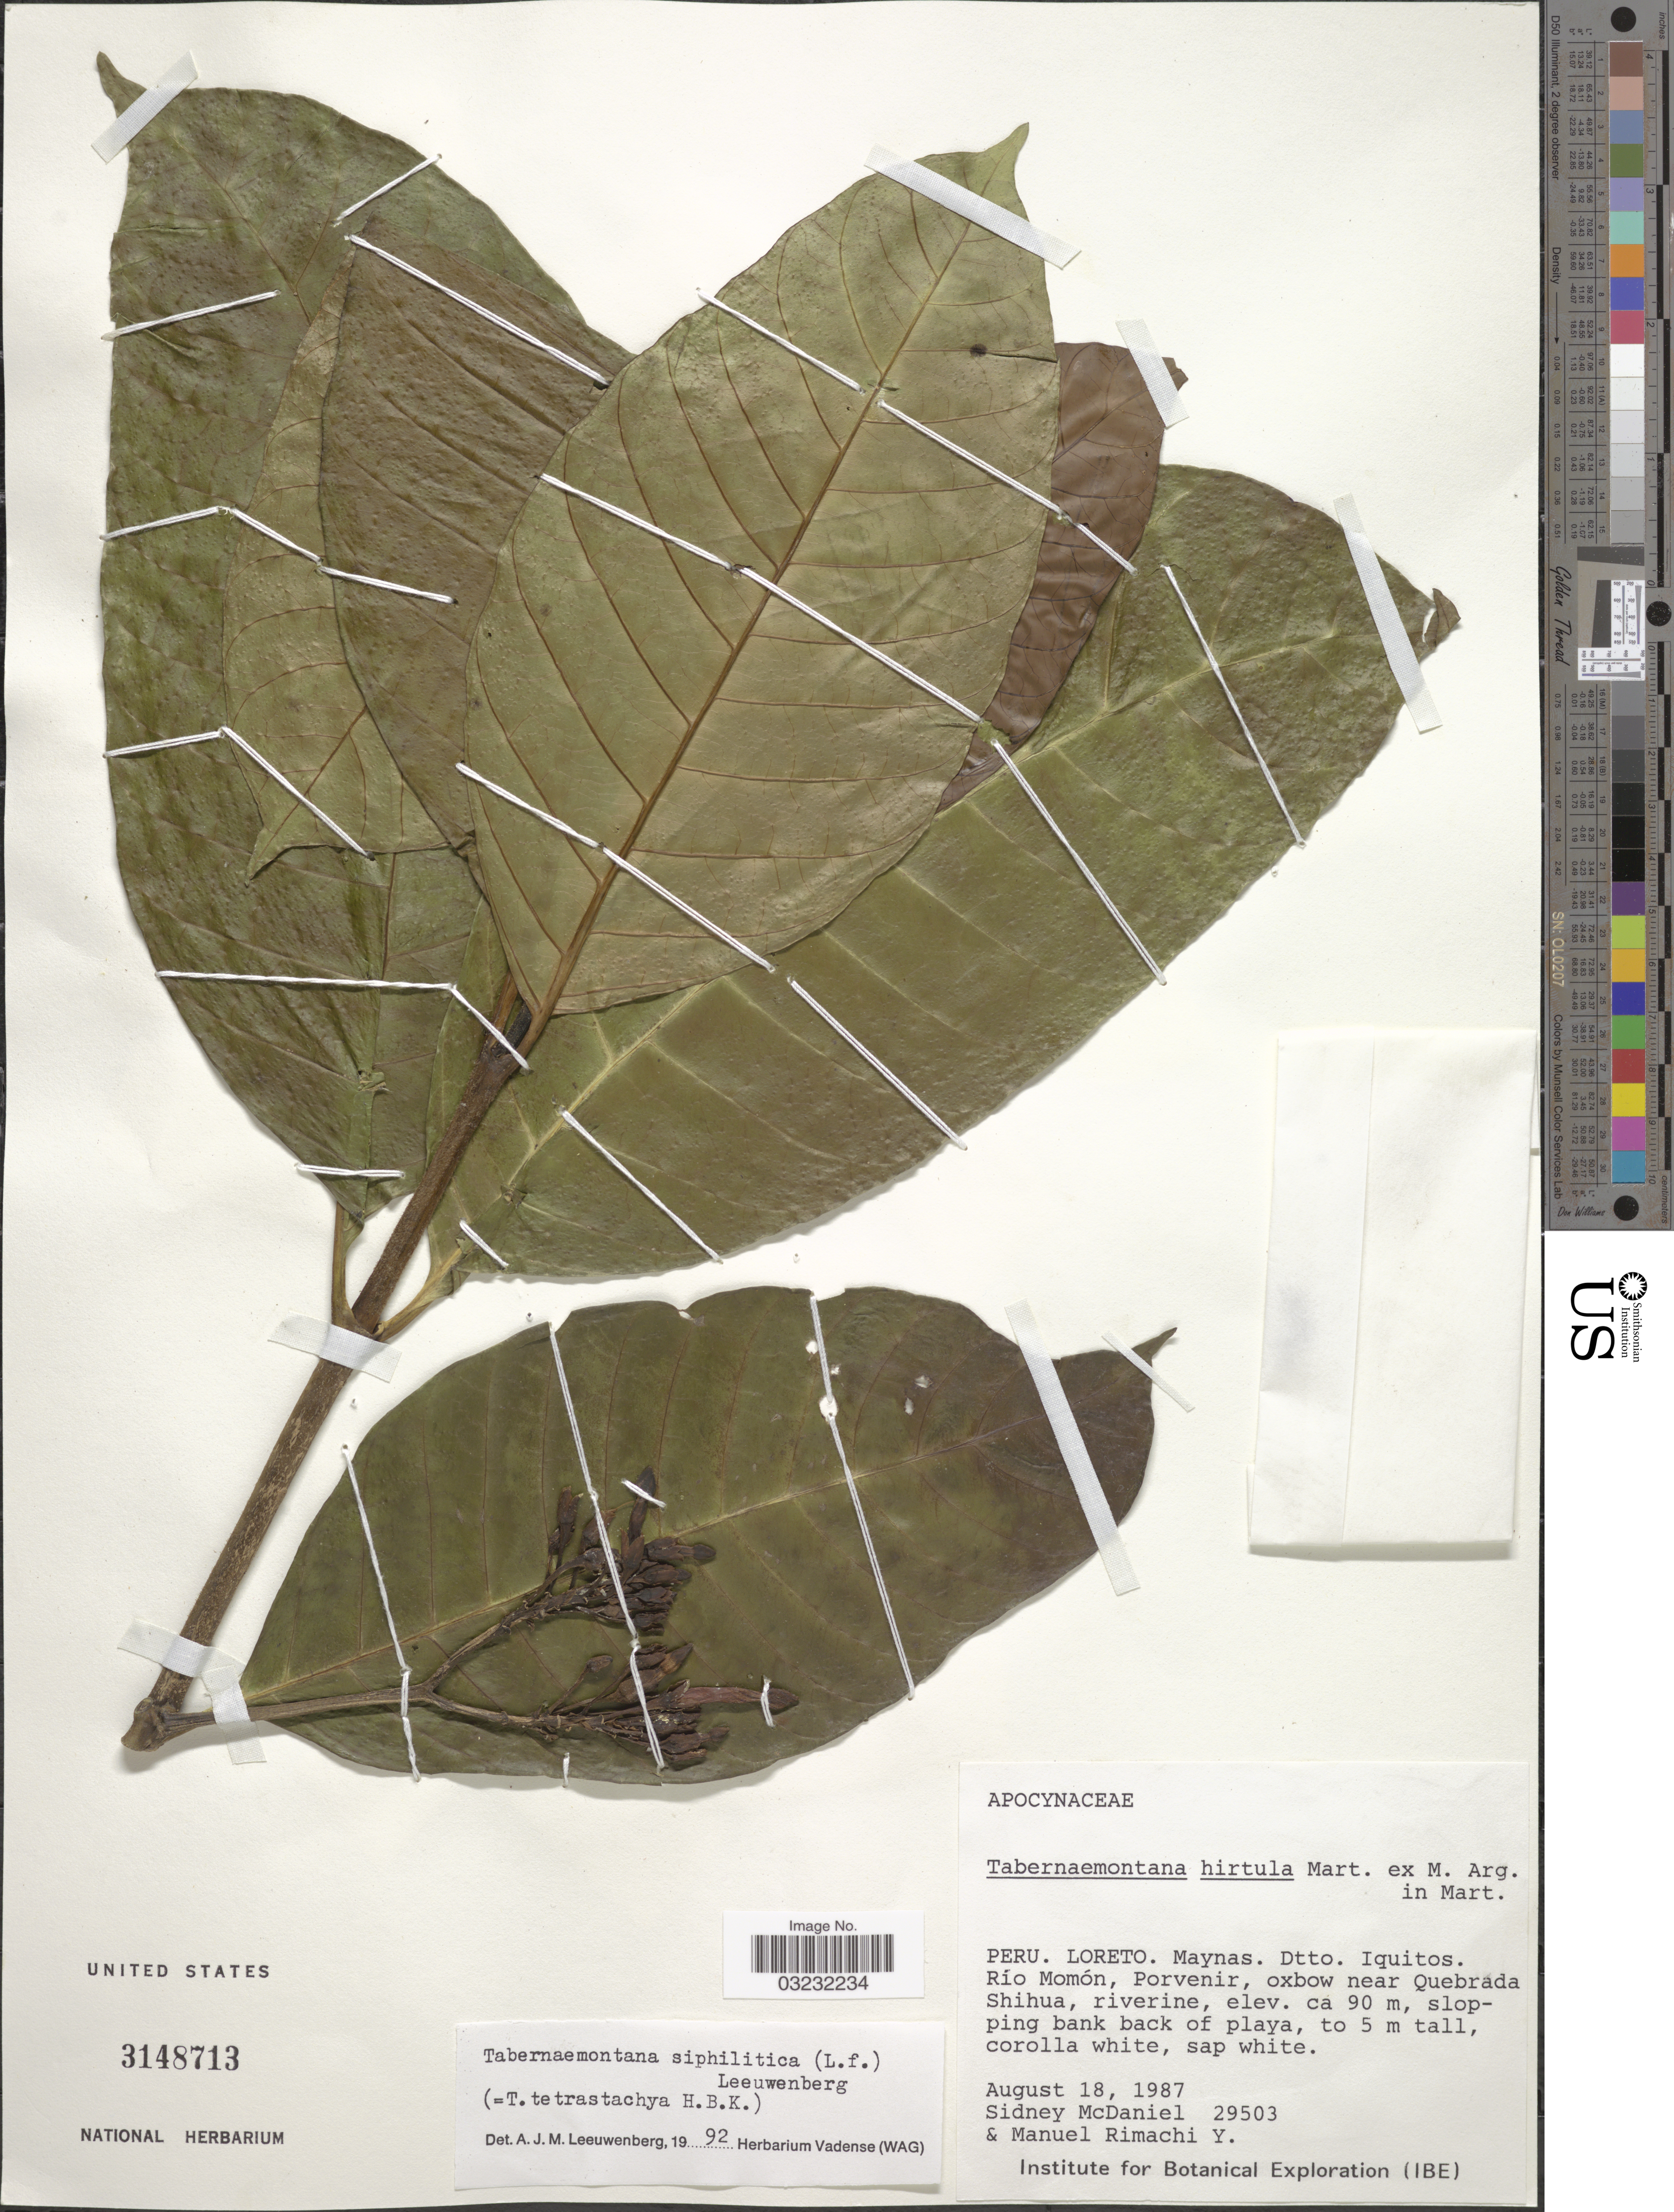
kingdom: Plantae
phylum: Tracheophyta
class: Magnoliopsida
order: Gentianales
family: Apocynaceae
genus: Tabernaemontana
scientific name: Tabernaemontana siphilitica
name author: (L. f.) Leeuwenb.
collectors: S. McDaniel & M. Rimachi Y.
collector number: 29503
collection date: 1987-08-18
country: Peru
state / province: Loreto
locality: Maynas. Dtto. Iquitos. Río Momón, Porvenir, oxbow near Quebrada Shihua.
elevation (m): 90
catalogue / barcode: US 3148713